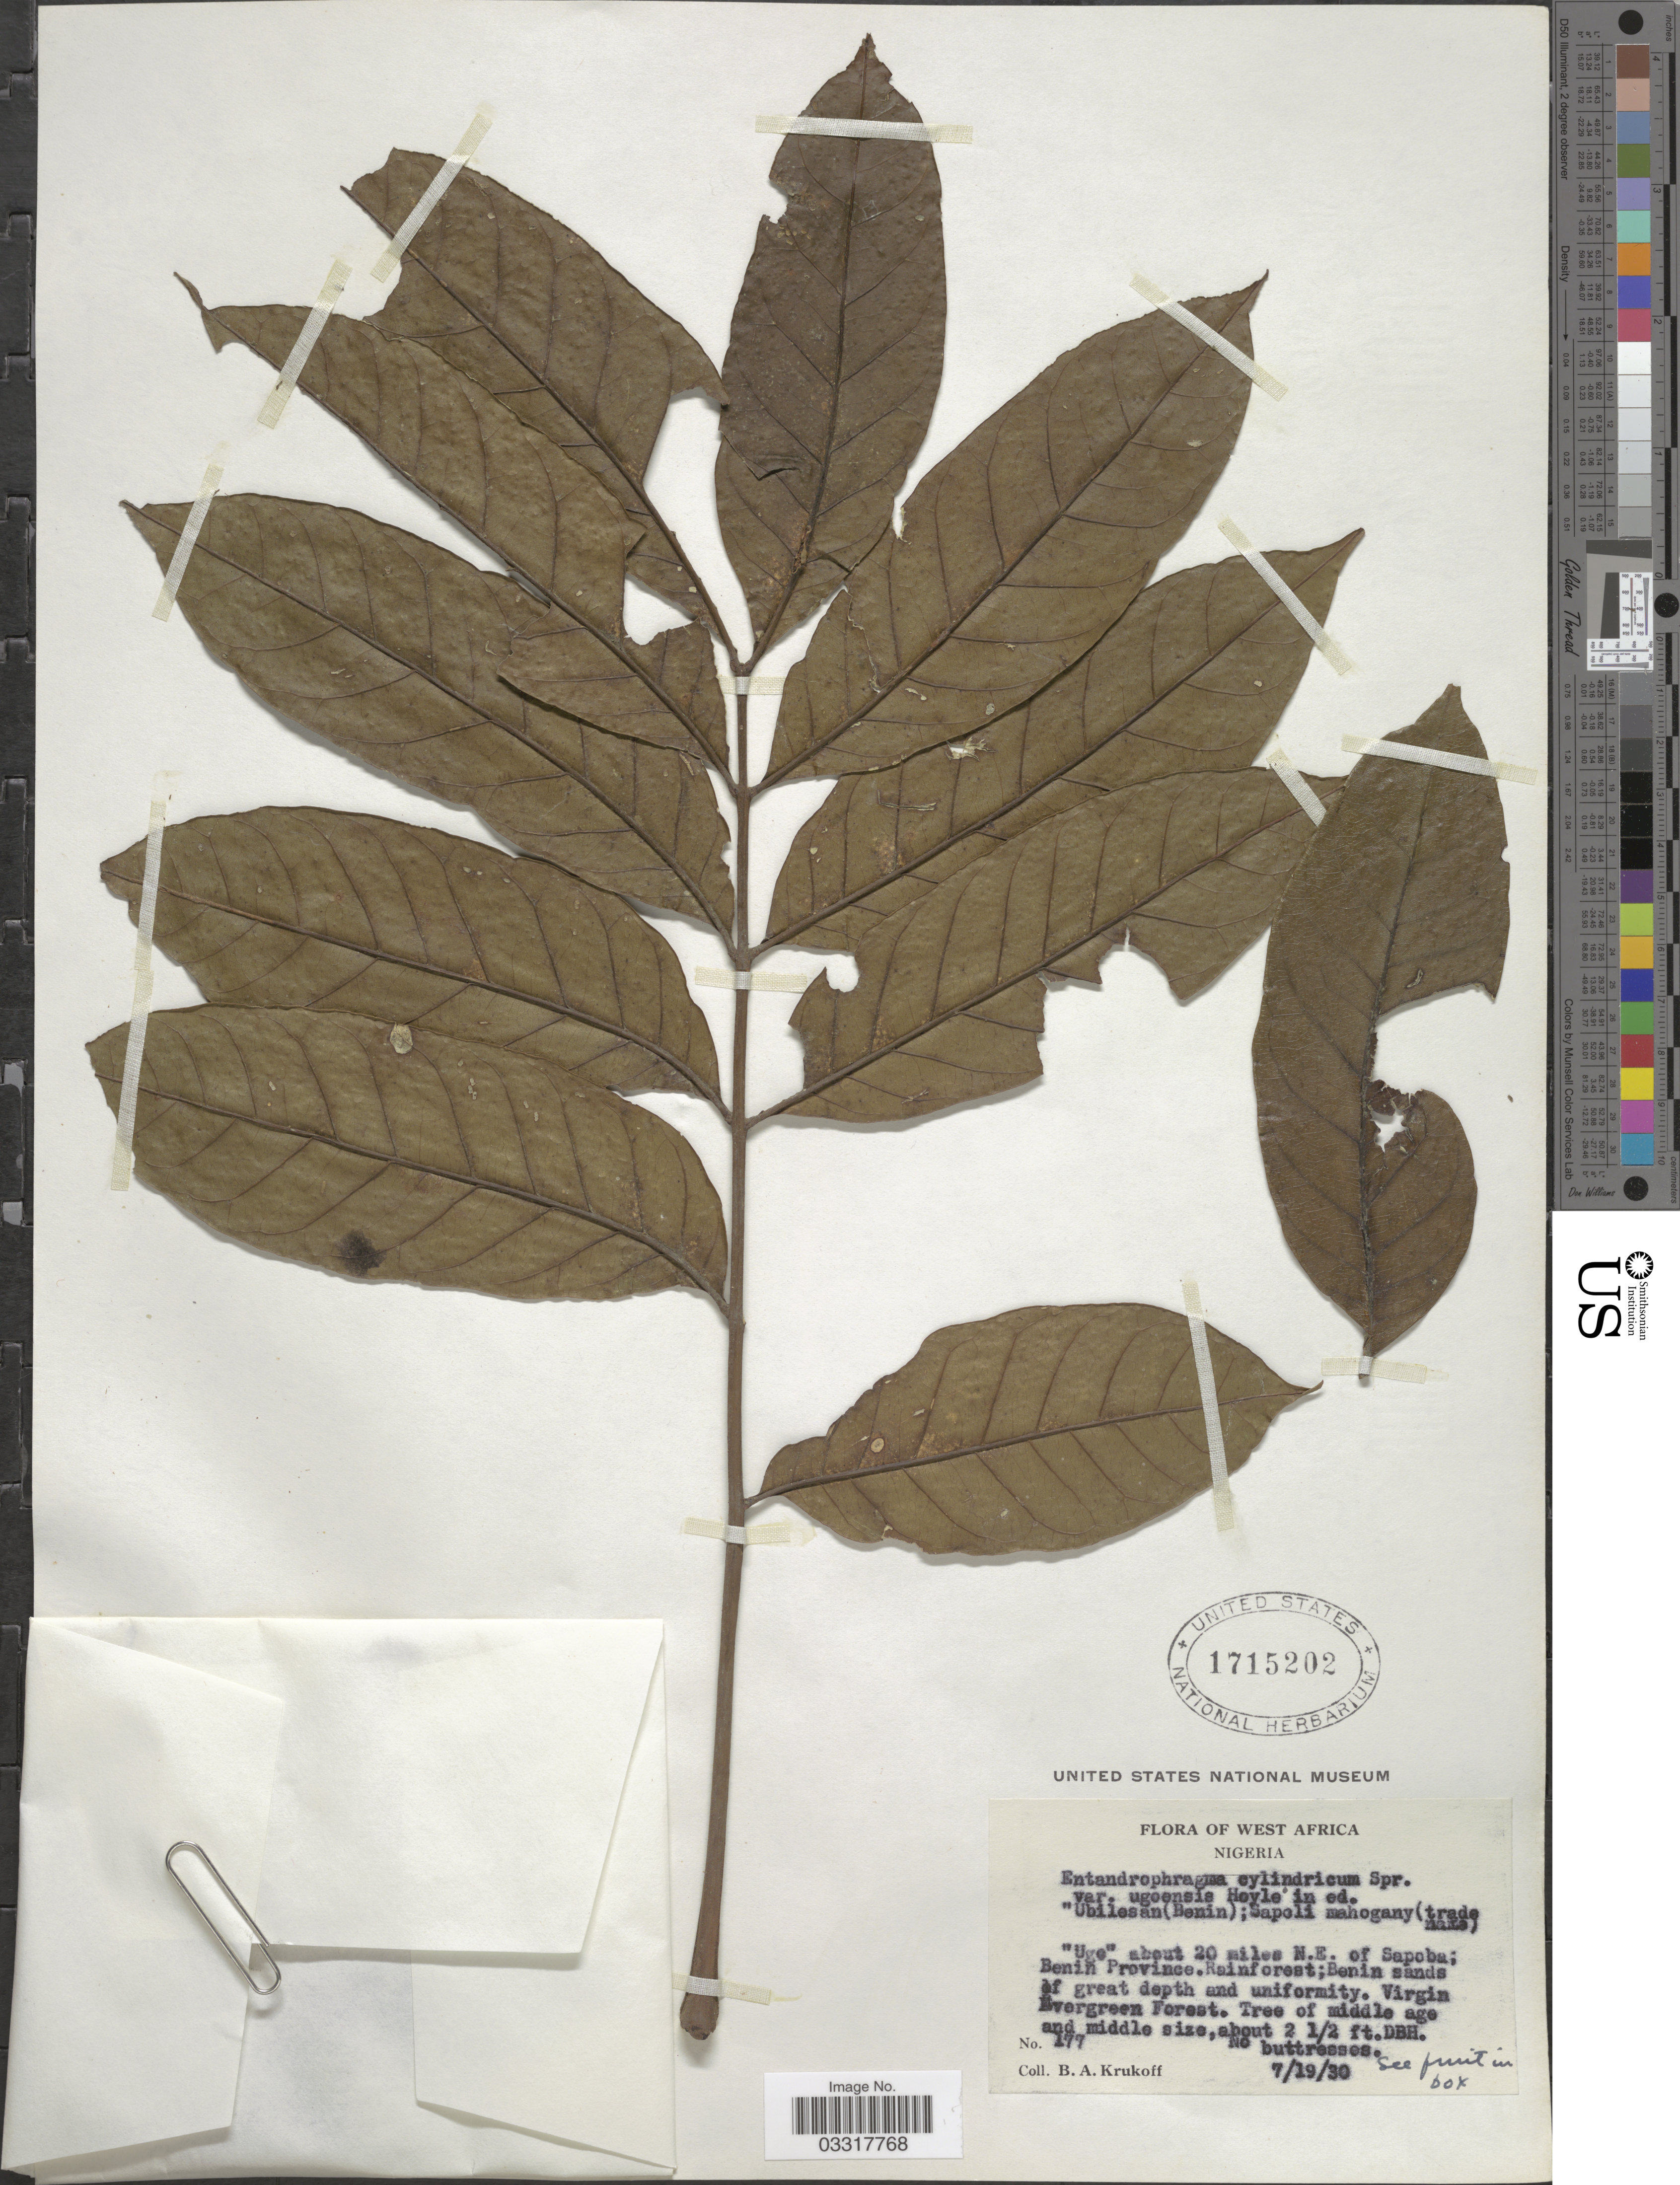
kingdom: Plantae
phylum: Tracheophyta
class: Magnoliopsida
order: Sapindales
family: Meliaceae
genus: Entandrophragma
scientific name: Entandrophragma cylindricum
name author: (Sprague) Sprague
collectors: B. A. Krukoff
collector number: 177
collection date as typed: Transcribed d/m/y: 19/7/30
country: Nigeria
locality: West Africa. "Ugo" about 20 miles N.E. of Sapoba; Benin Province.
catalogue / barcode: US 1715202